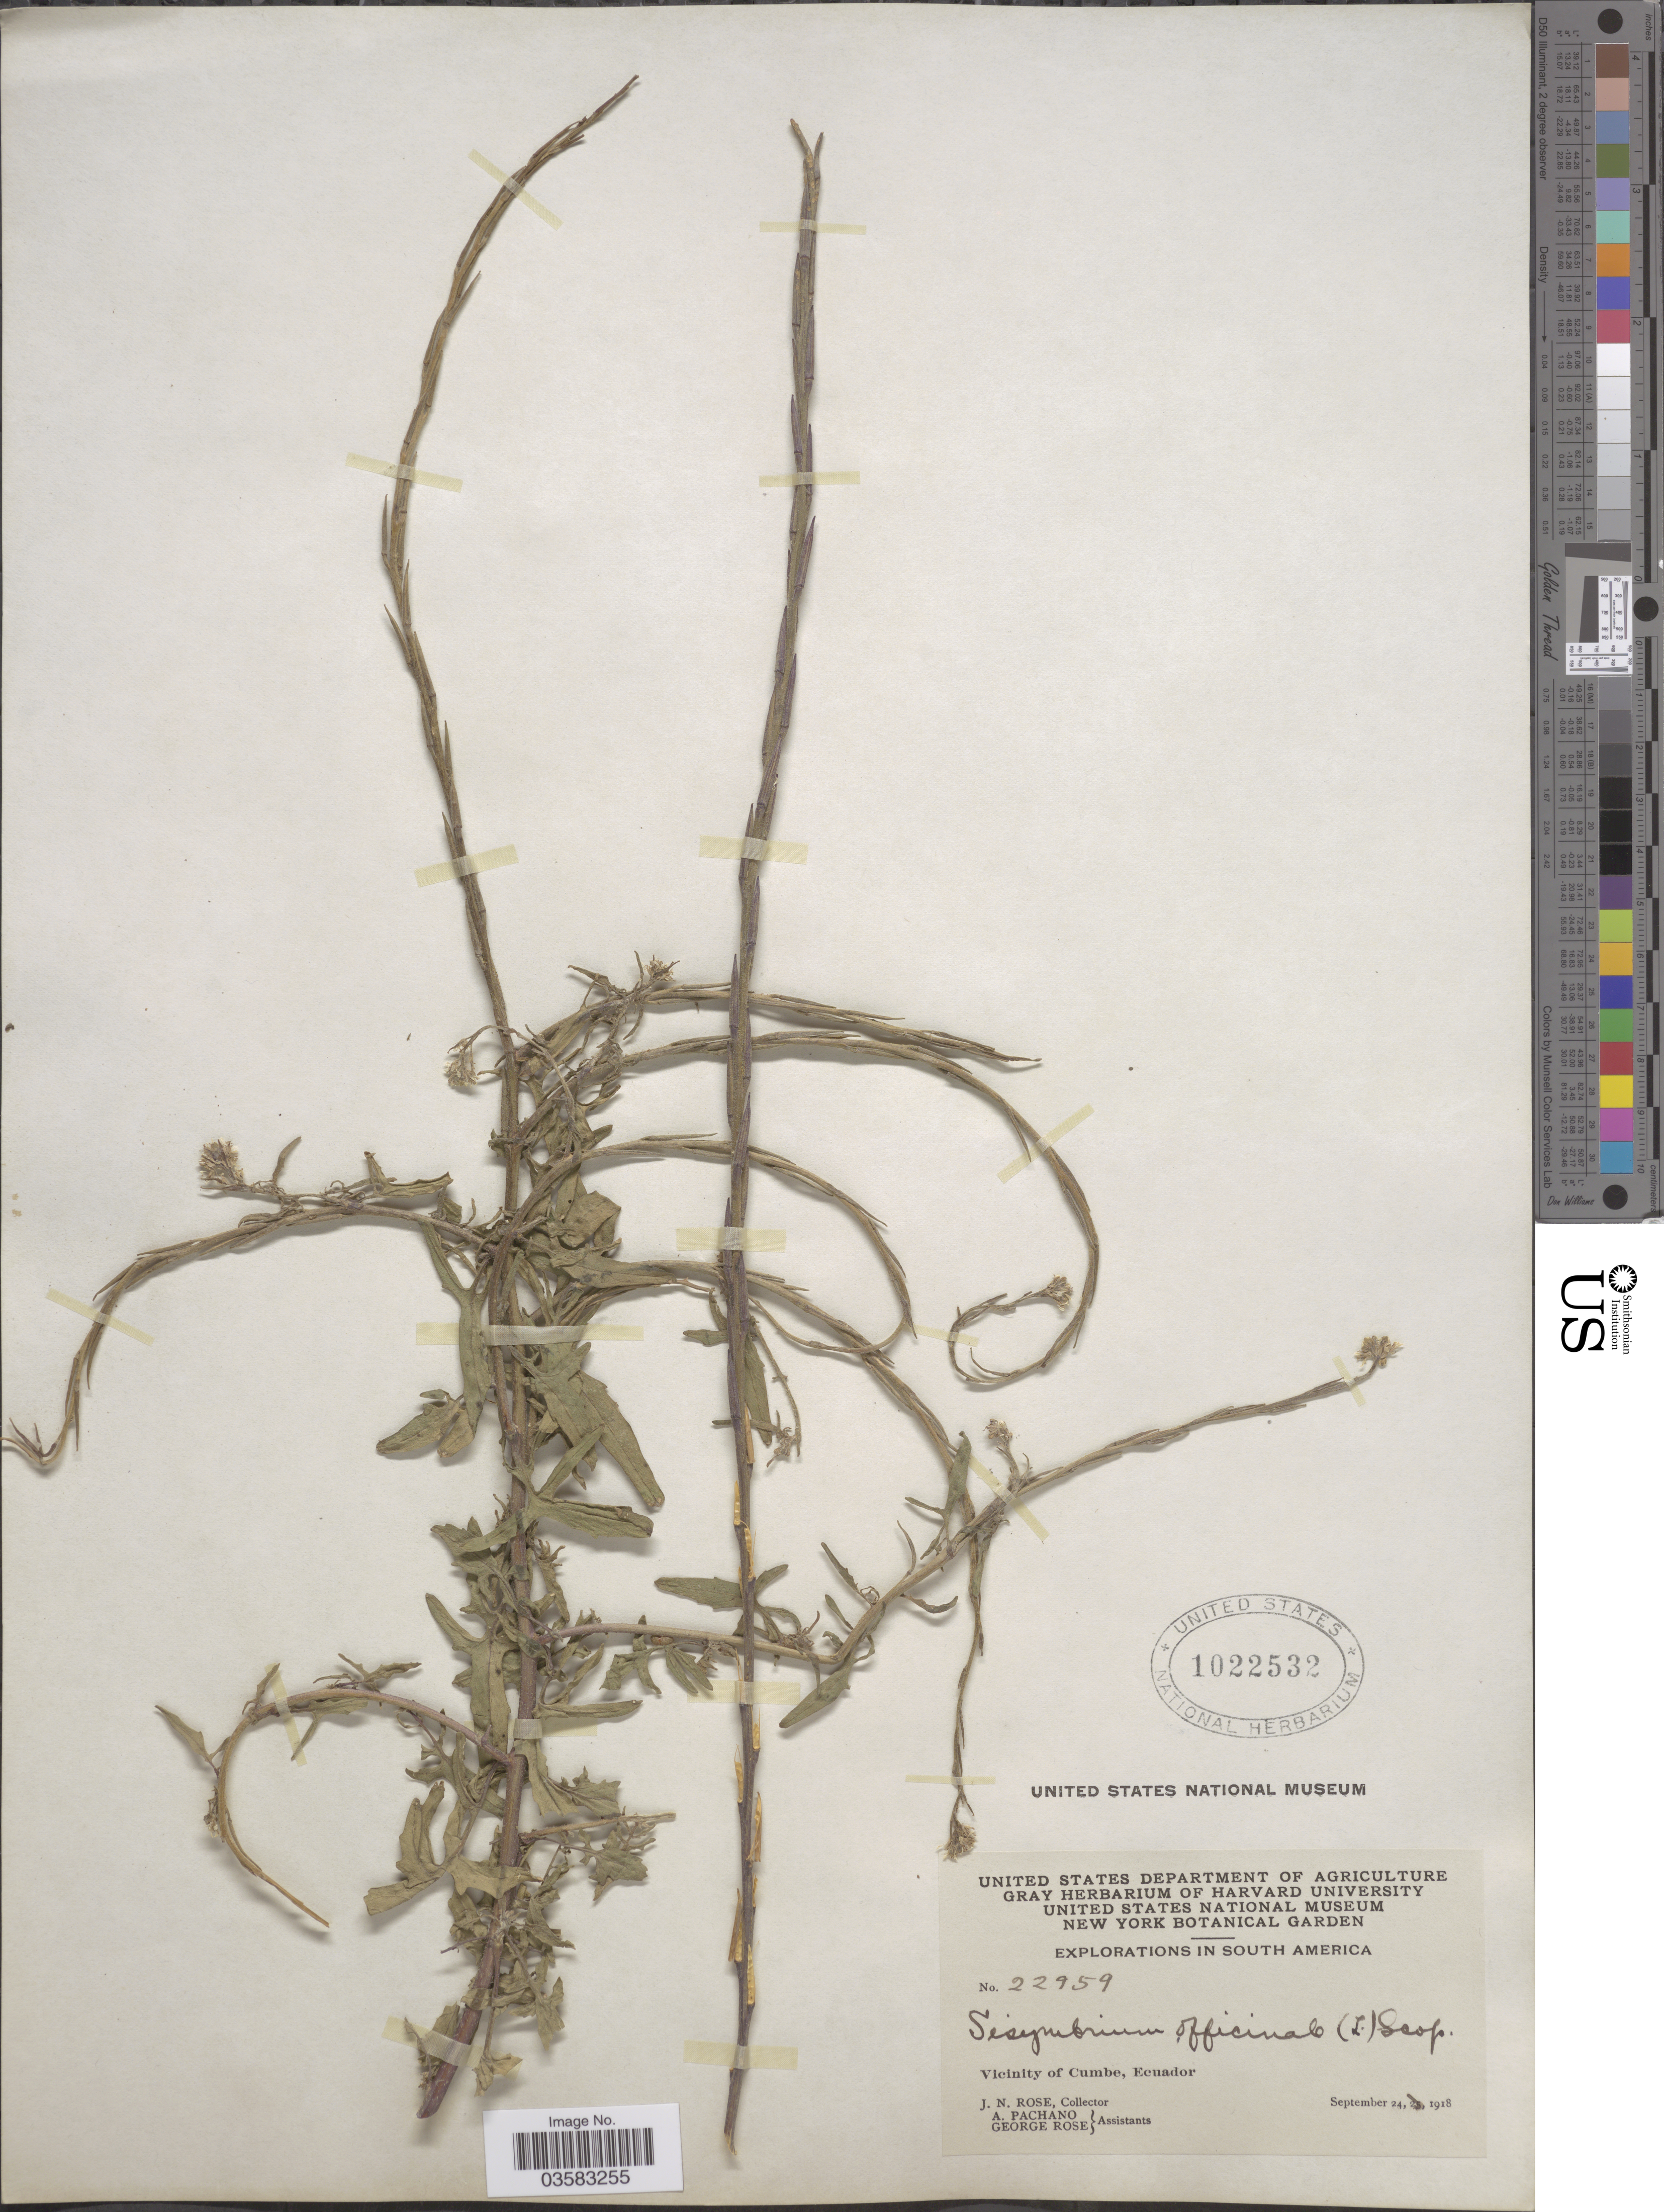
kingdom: Plantae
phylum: Tracheophyta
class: Magnoliopsida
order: Brassicales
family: Brassicaceae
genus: Sisymbrium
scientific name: Sisymbrium officinale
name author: (L.) Scop.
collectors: J. N. Rose, A. Pachano & G. Rose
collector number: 22959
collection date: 1918-09-24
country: Ecuador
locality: Vicinity of Cumbe.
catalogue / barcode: US 1022532